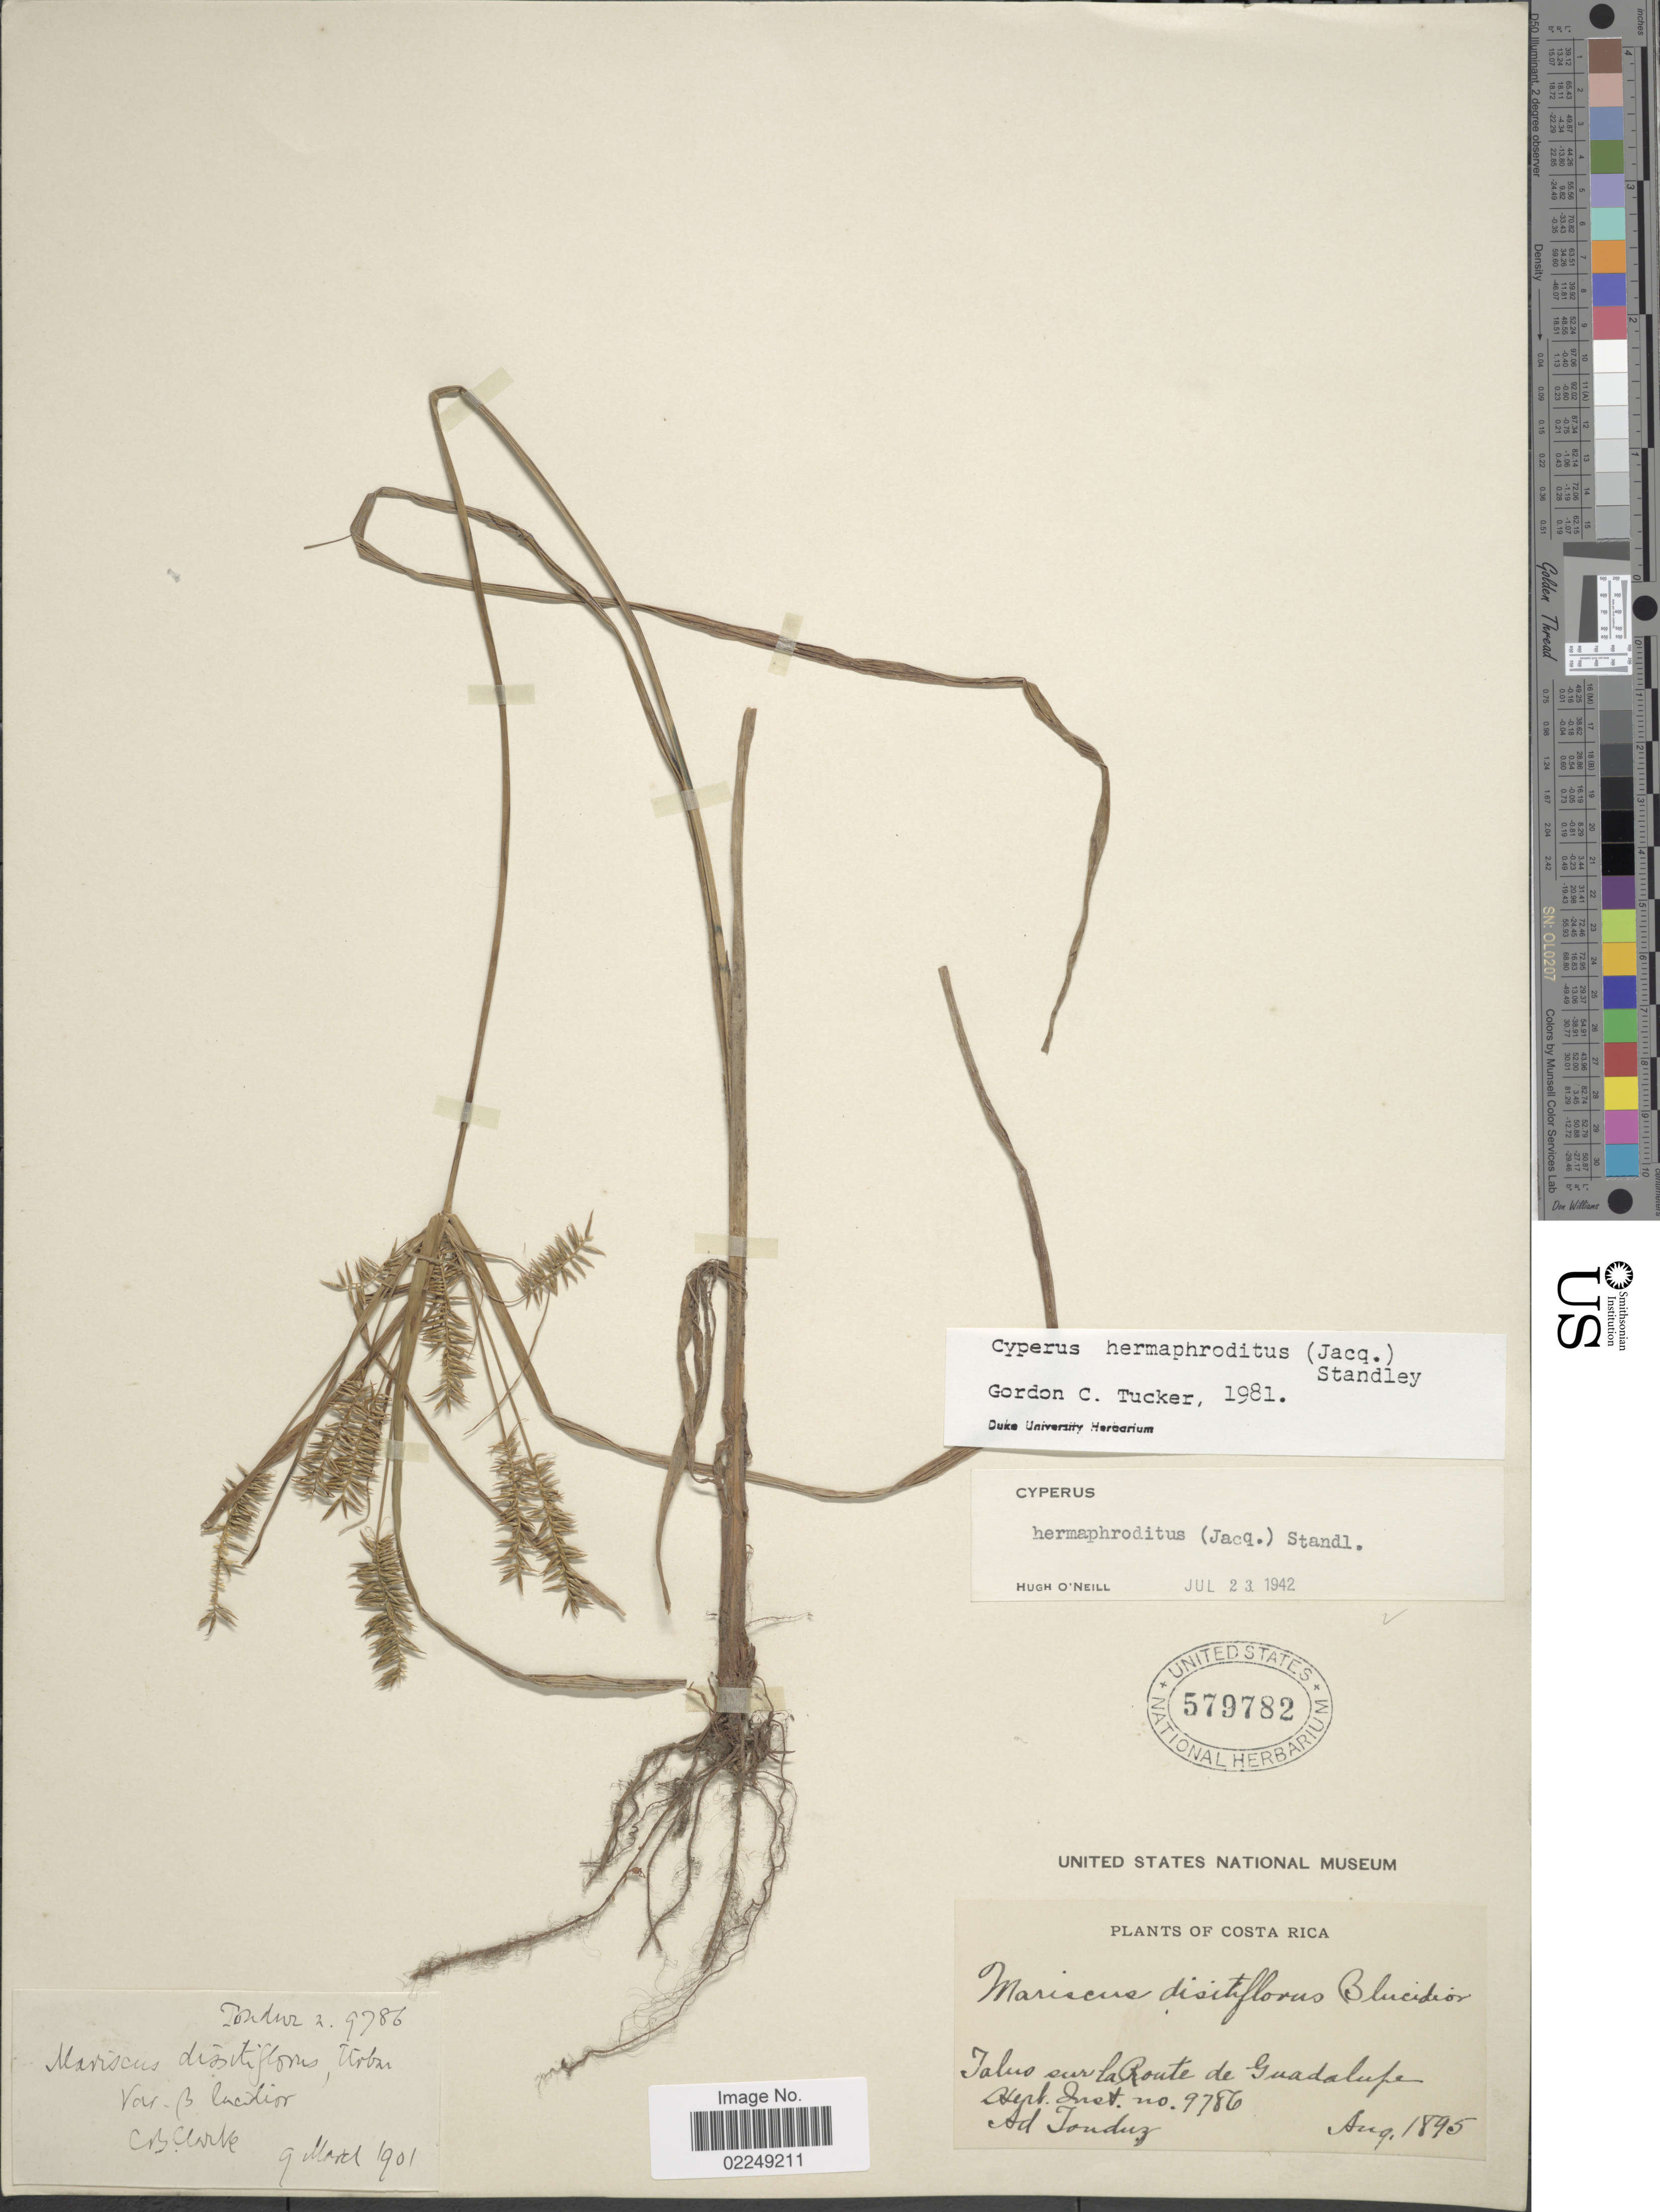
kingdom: Plantae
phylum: Tracheophyta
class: Liliopsida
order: Poales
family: Cyperaceae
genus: Cyperus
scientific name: Cyperus hermaphroditus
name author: (Jacq.) Standl.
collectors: A. Tonduz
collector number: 9786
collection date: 1895-08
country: Costa Rica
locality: Talus sur la Route de Guadalupe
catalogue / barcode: US 579782